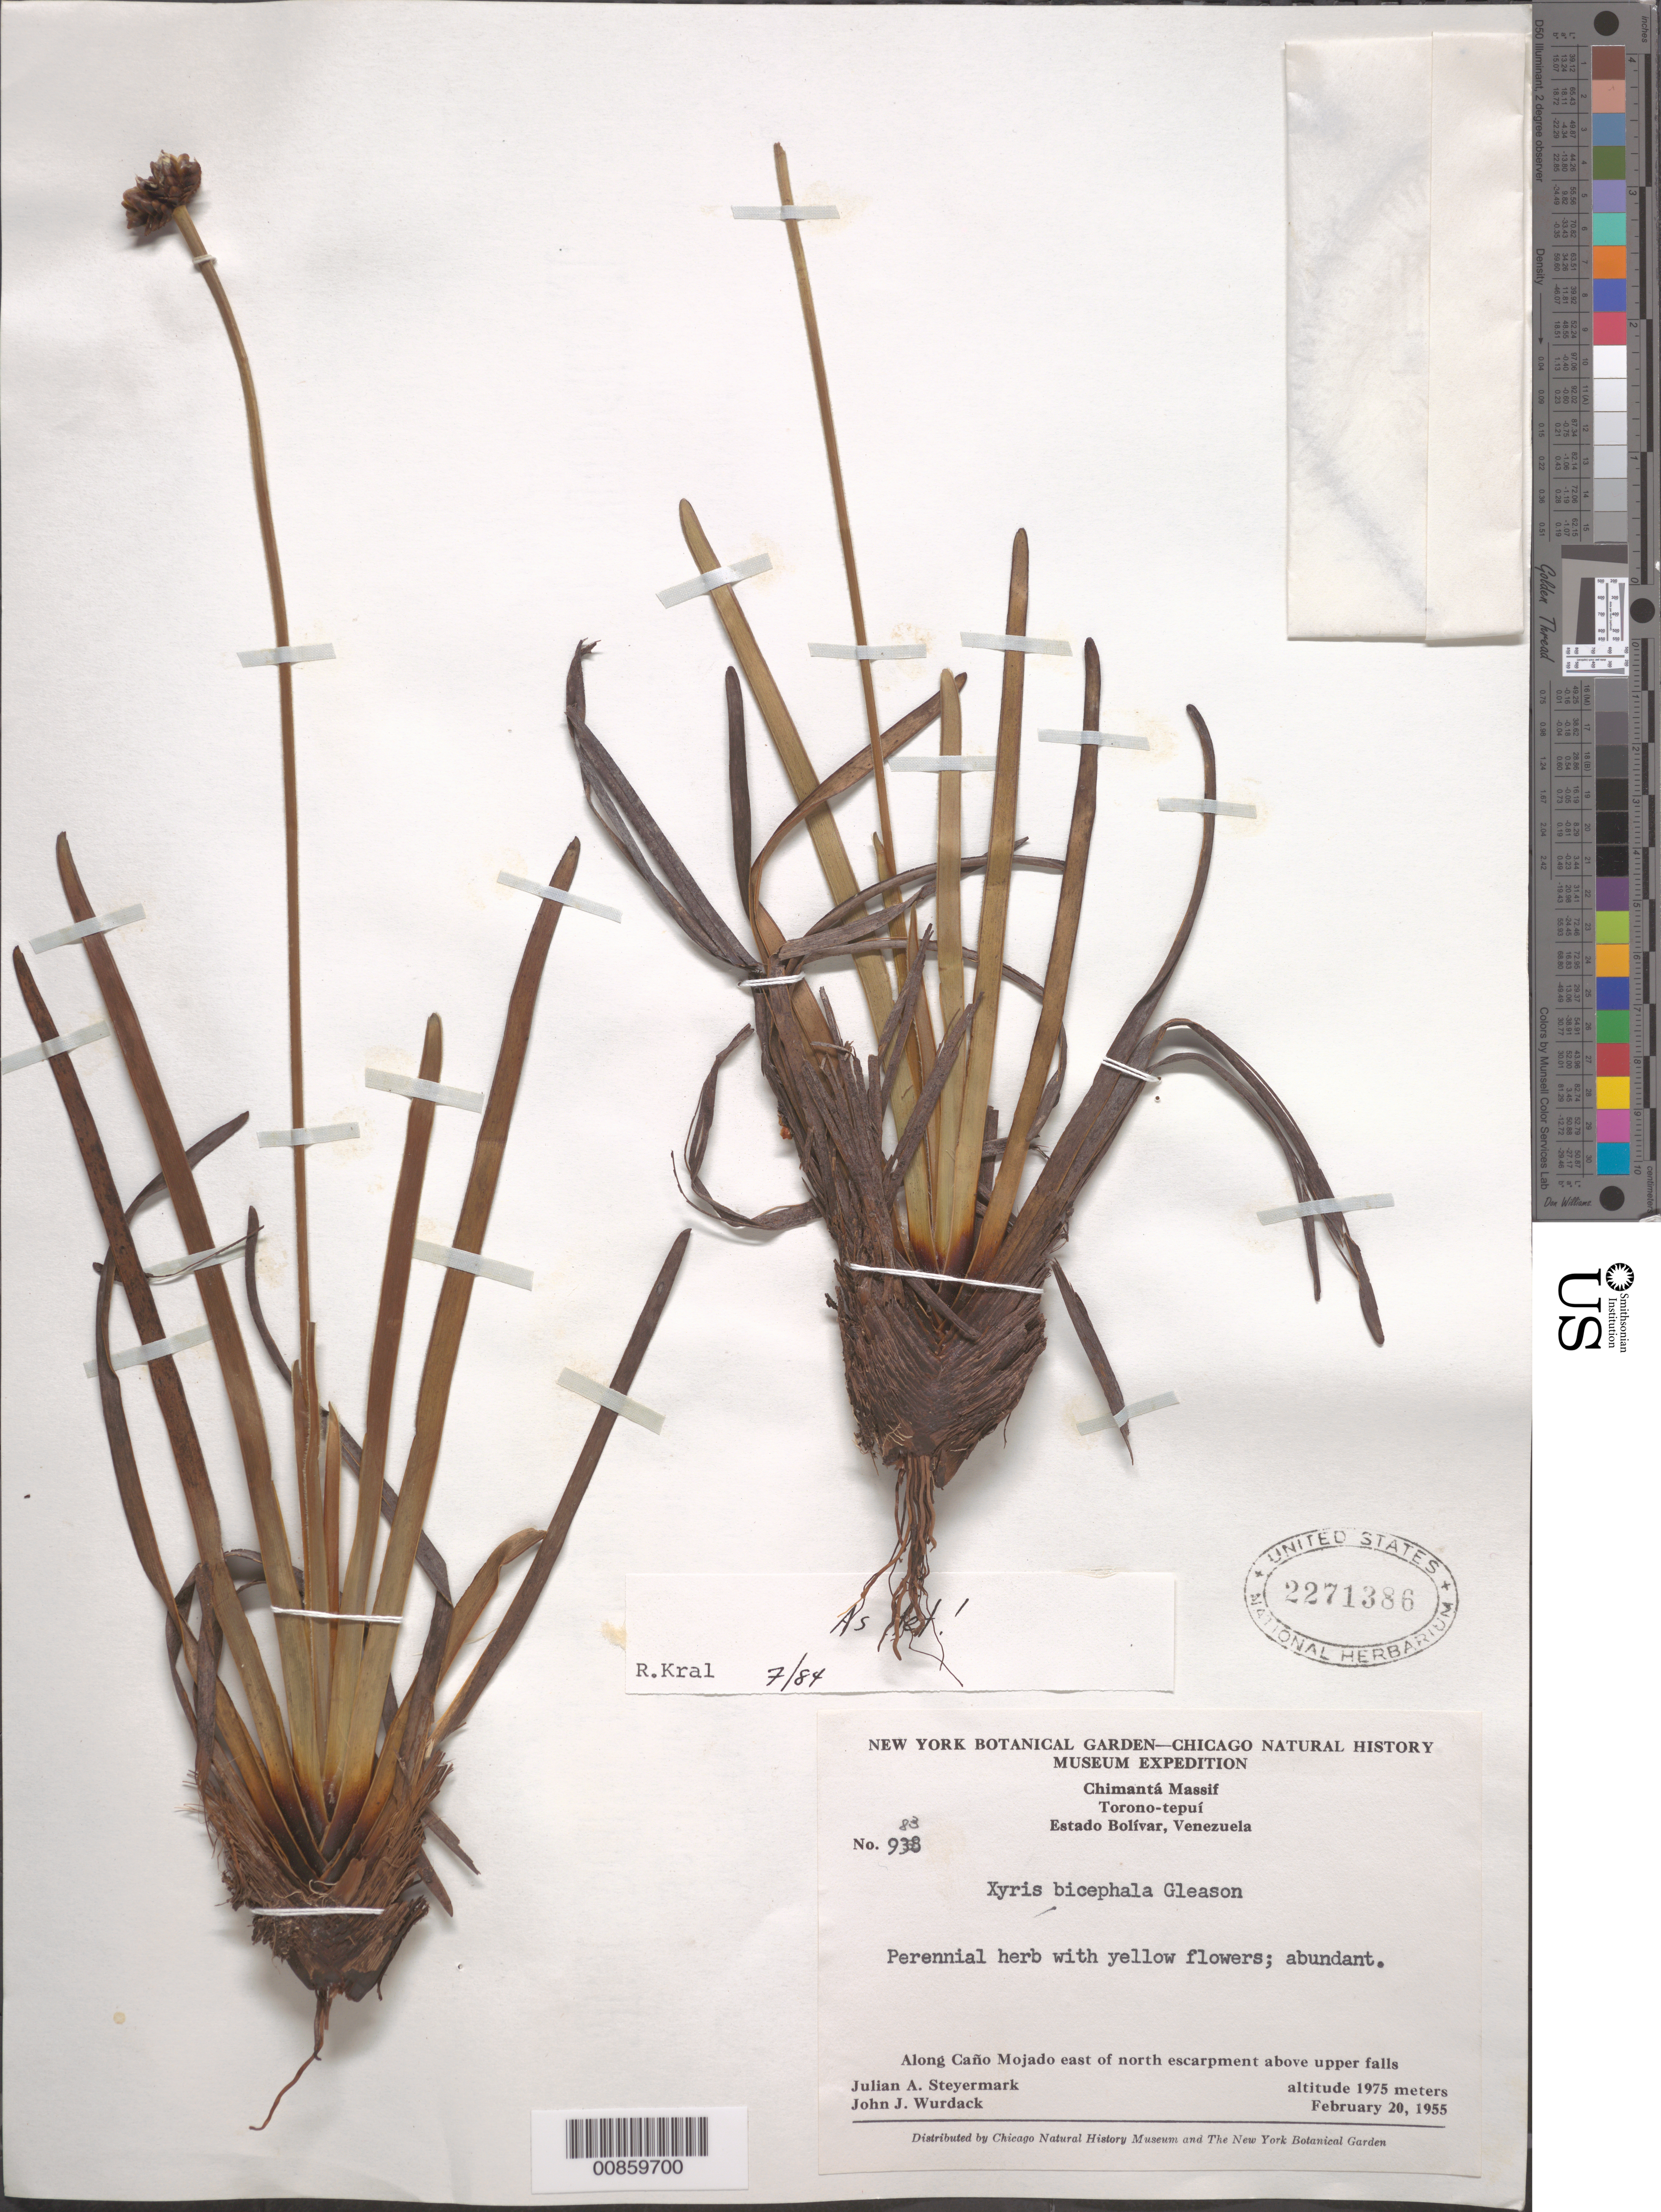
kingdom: Plantae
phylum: Tracheophyta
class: Liliopsida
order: Poales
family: Xyridaceae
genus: Xyris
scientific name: Xyris bicephala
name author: Gleason in Gleason & Killip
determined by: Kral, Robert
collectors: J. Steyermark & J. J. Wurdack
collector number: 55 983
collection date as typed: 20-Feb-55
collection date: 1955-02-20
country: Venezuela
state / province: Bolívar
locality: Chimantá Massif, Torono-tepuí; along caño Mojado east of north escarpment above upper falls.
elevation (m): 1975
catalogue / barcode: US 2271386